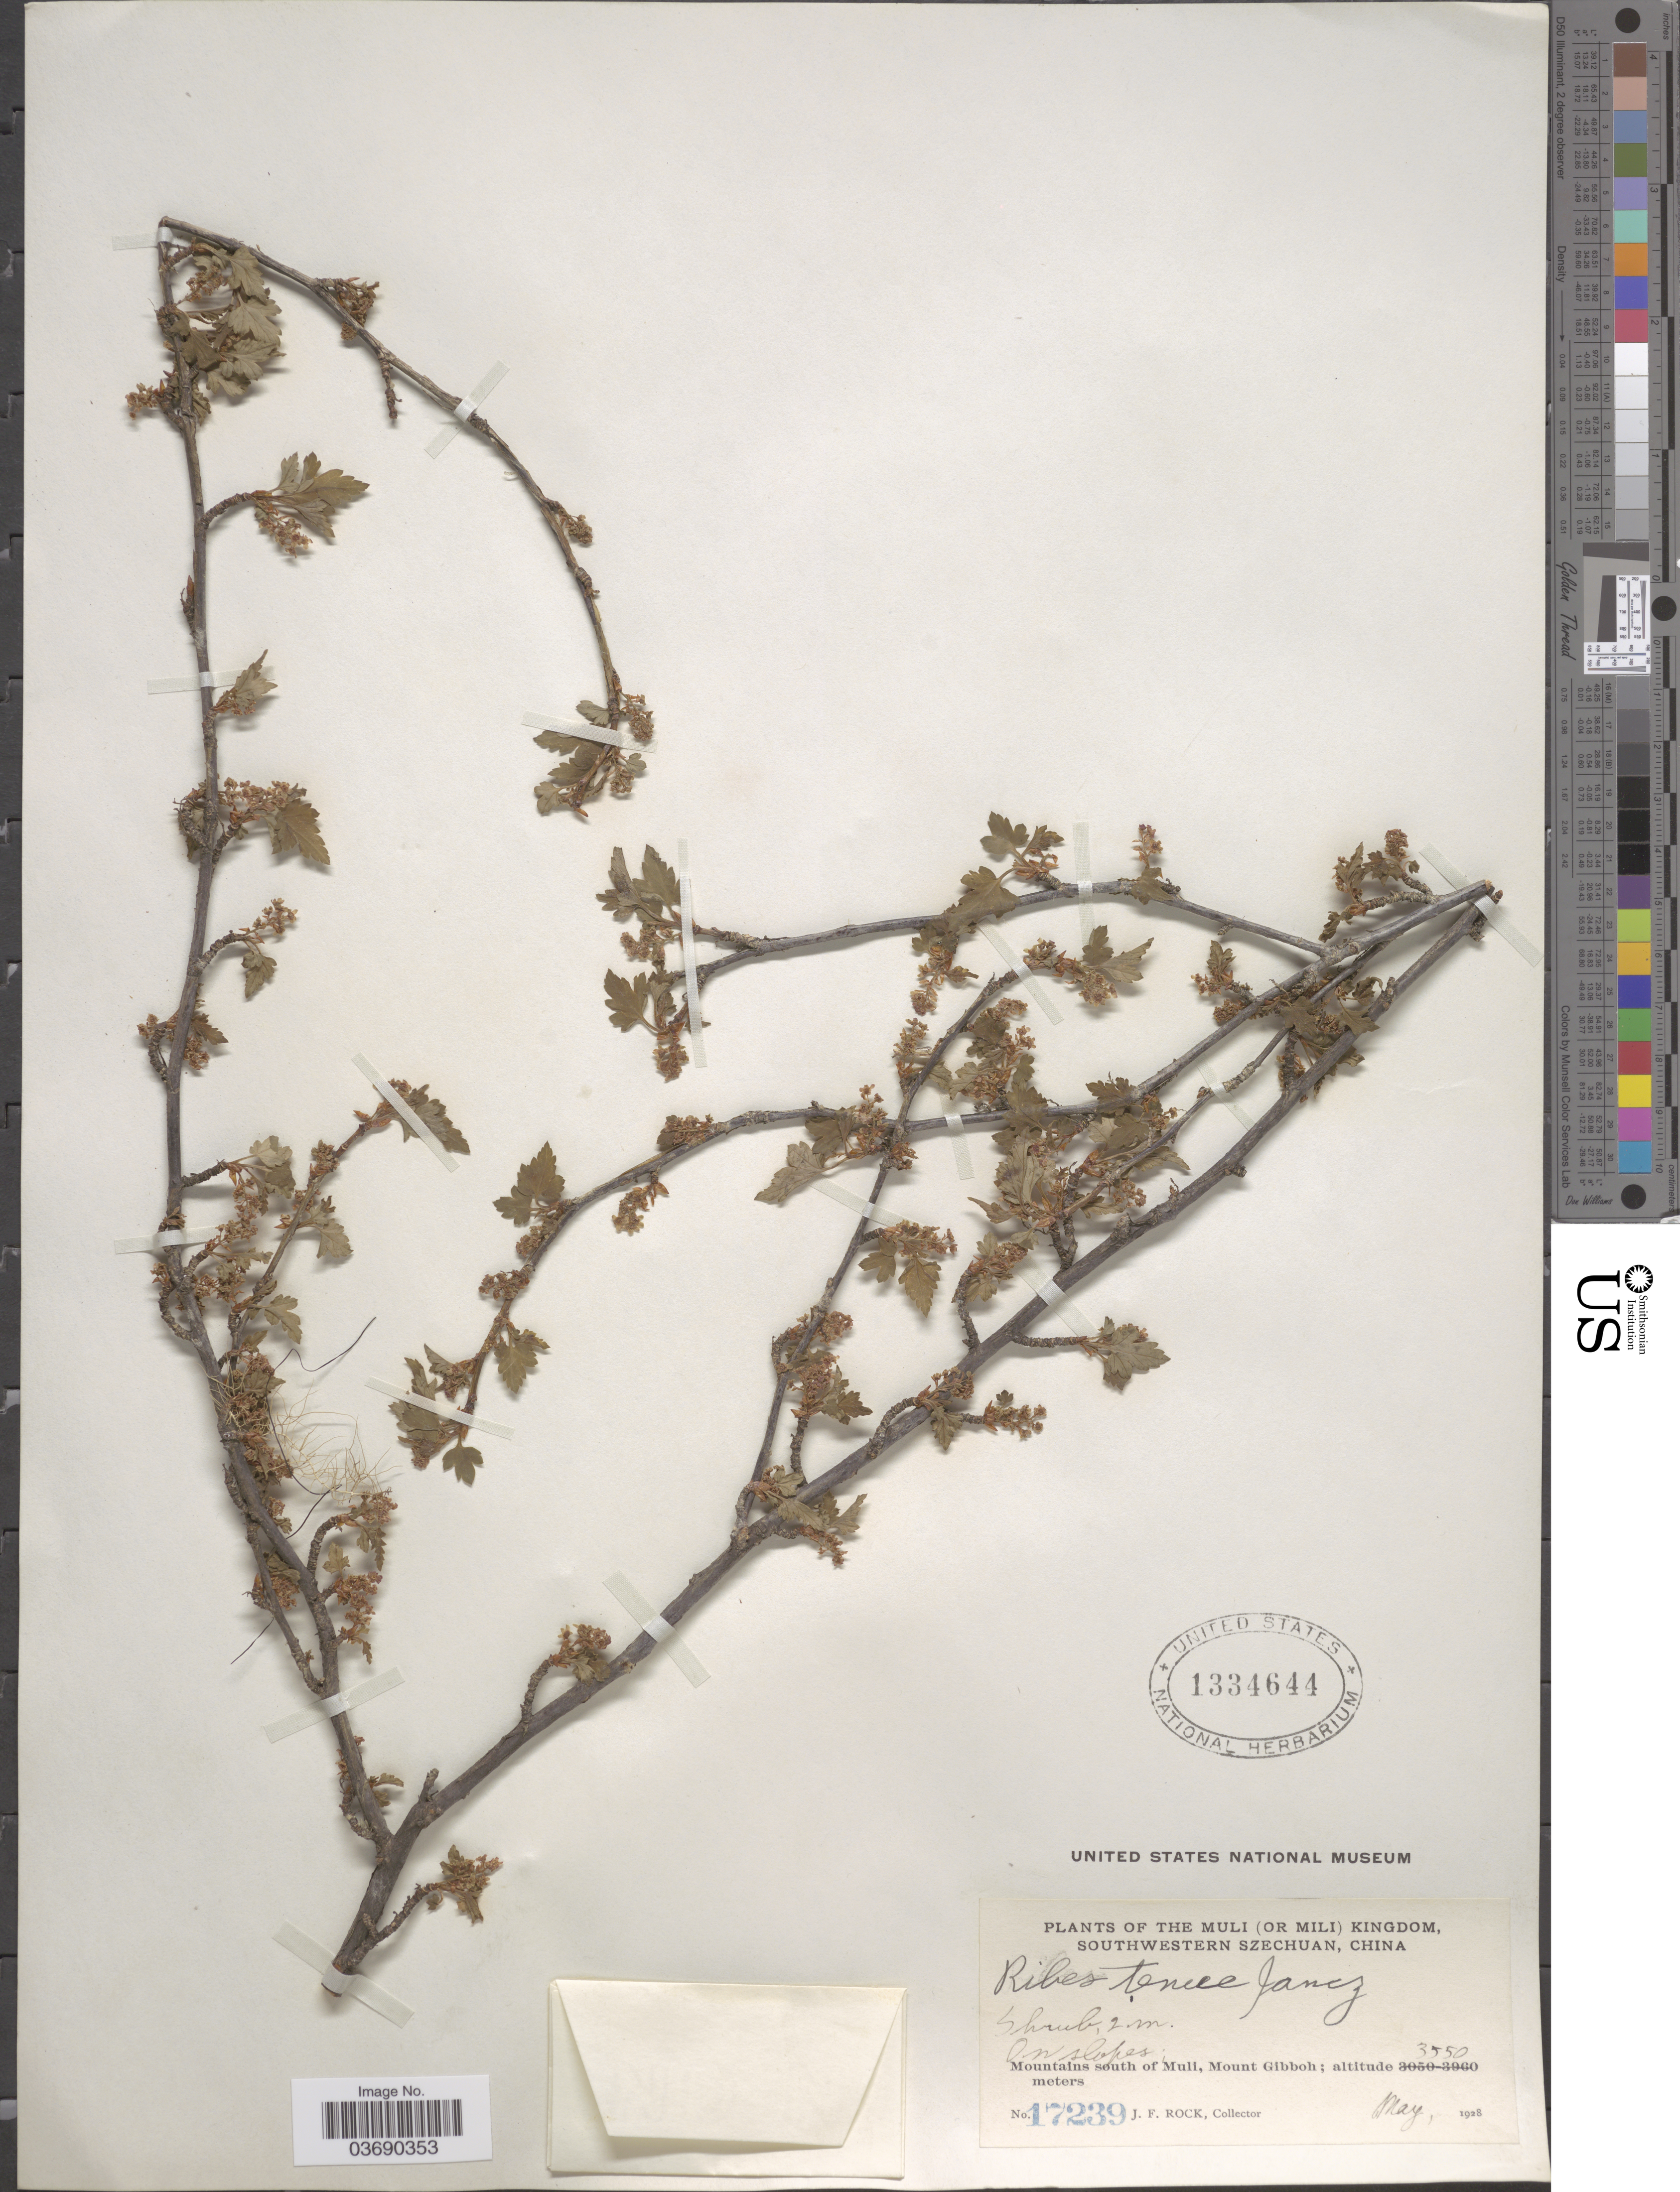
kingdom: Plantae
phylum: Tracheophyta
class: Magnoliopsida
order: Saxifragales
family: Grossulariaceae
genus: Ribes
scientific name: Ribes tenue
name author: Jancz.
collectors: J. Rock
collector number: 17239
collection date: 1928-05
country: China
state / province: Sichuan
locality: The Muli (or Mili) Kingdom, Southwestern Szechuan. Mountains south of Muli, Mount Gibboh.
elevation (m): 3550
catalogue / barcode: US 1334644